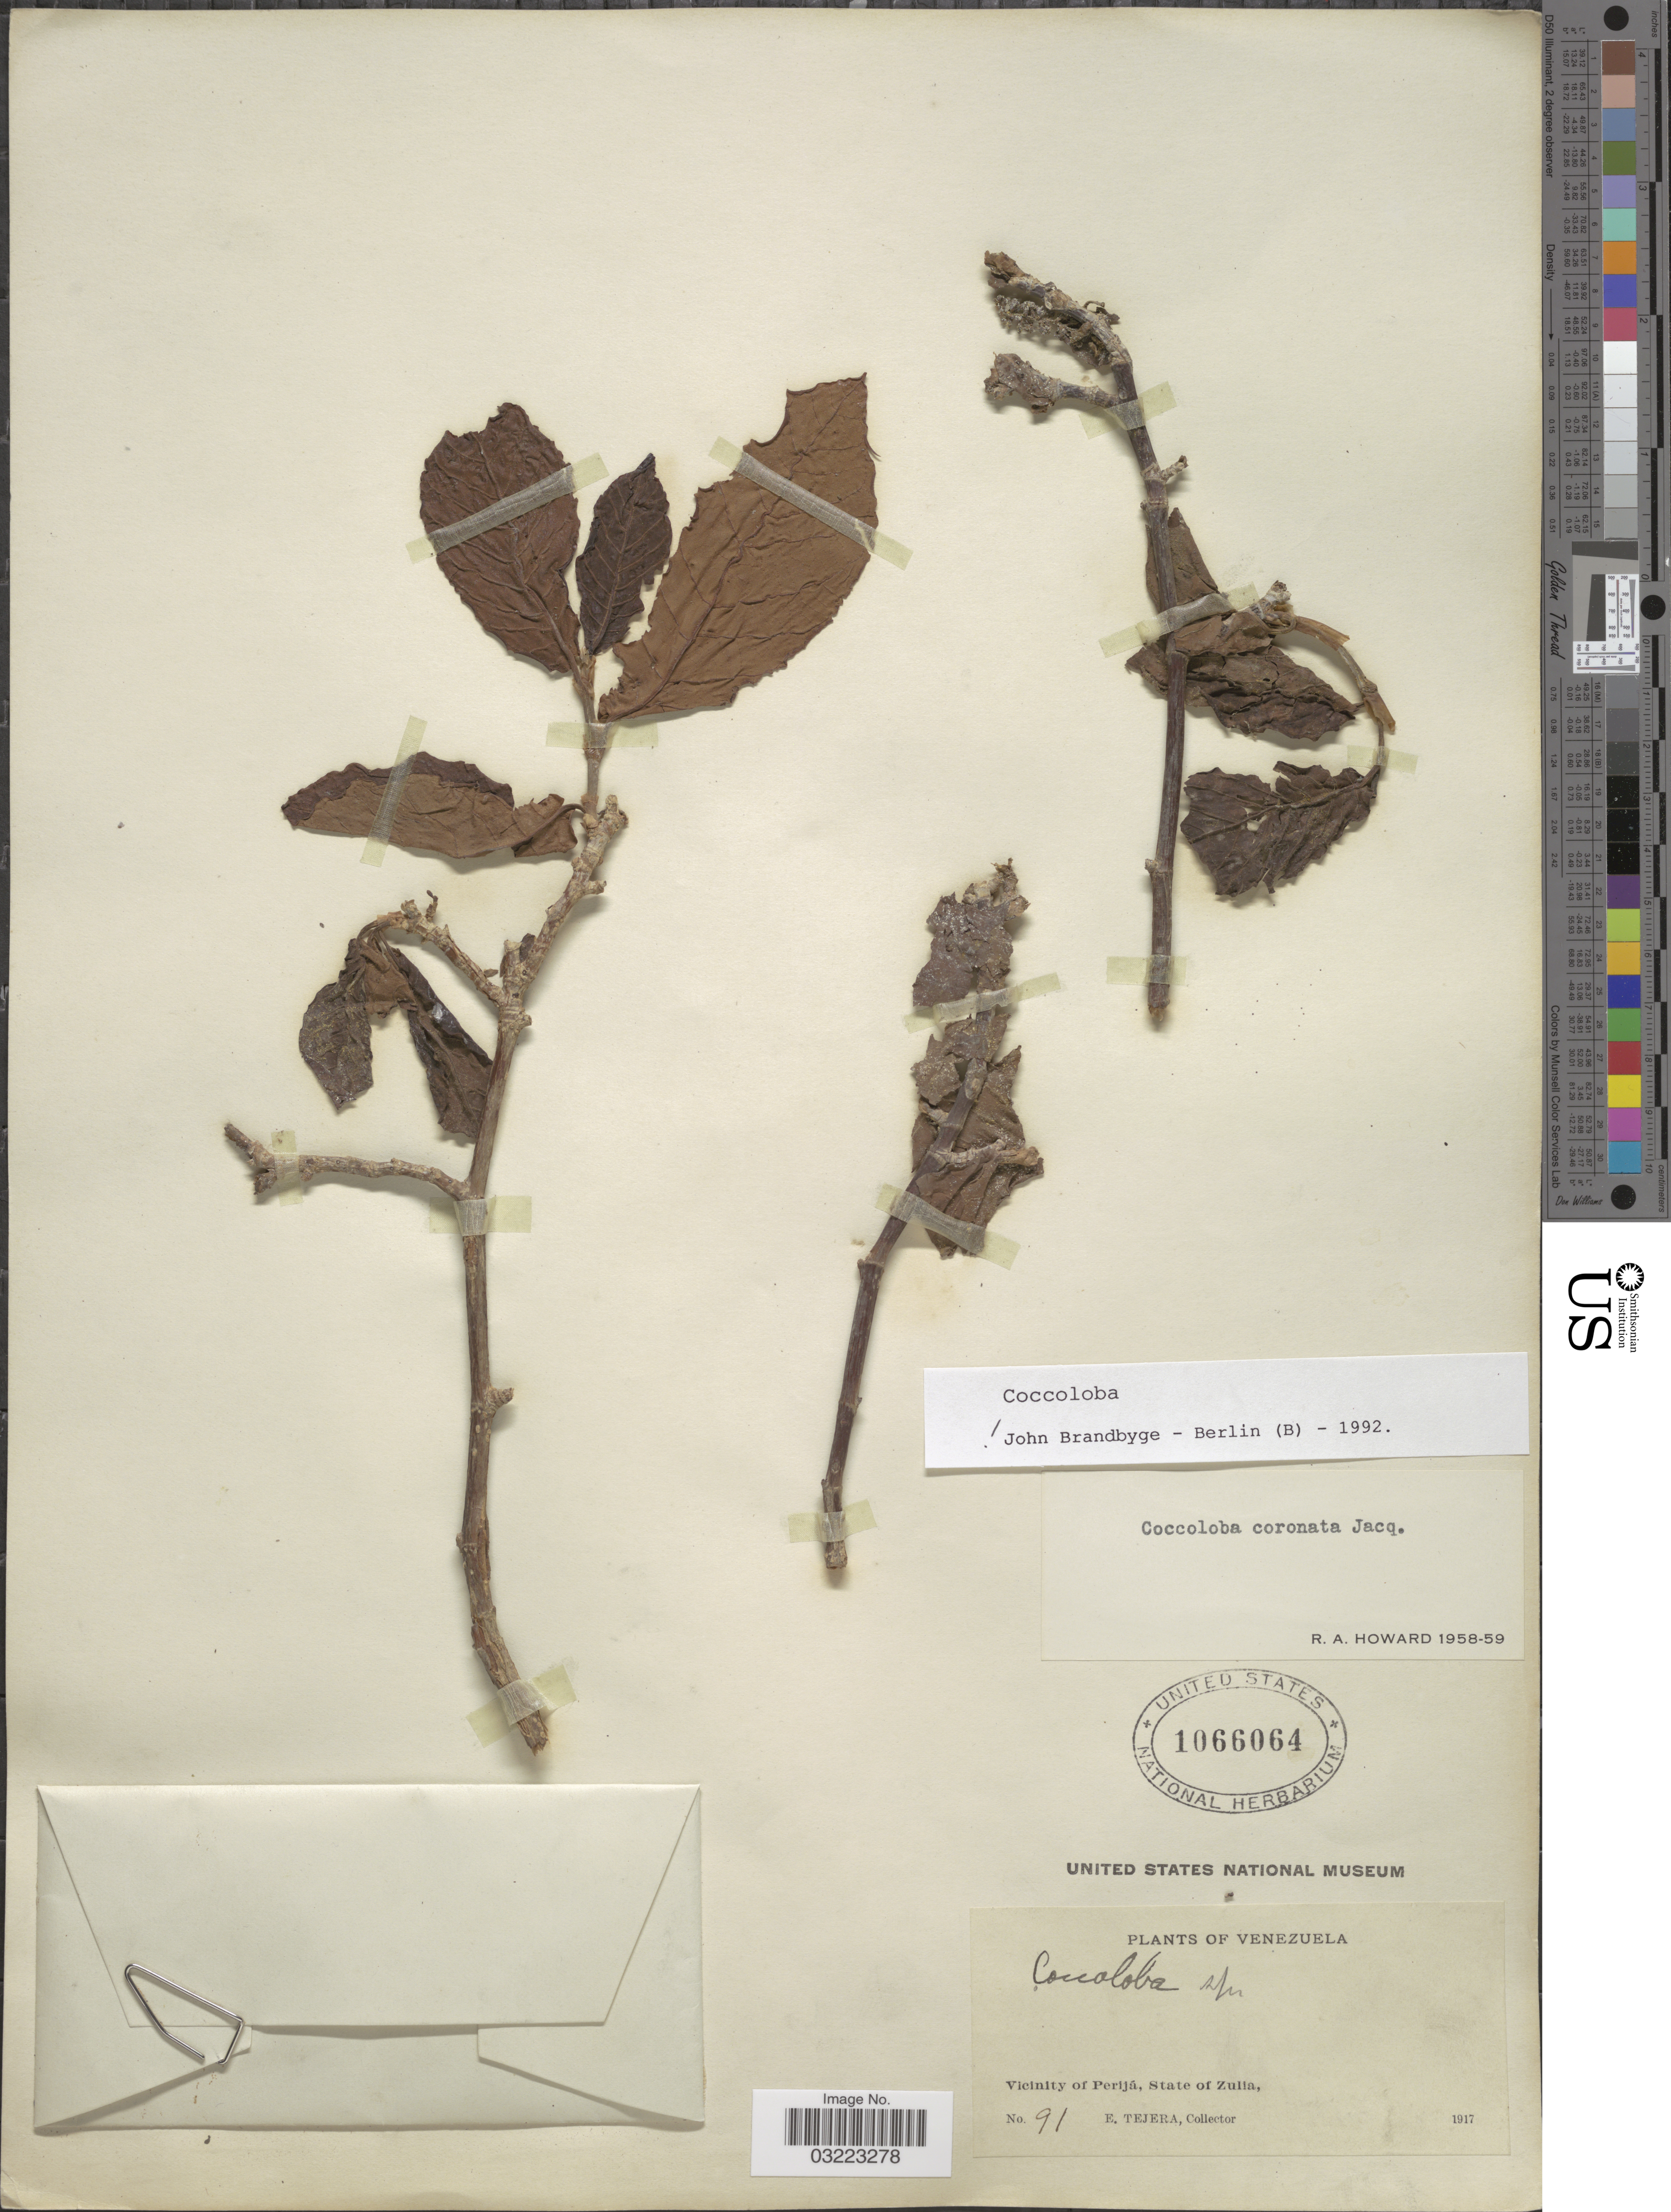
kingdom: Plantae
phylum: Tracheophyta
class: Magnoliopsida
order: Caryophyllales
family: Polygonaceae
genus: Coccoloba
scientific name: Coccoloba coronata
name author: Jacq.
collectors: E. Tejera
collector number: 91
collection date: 1917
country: Venezuela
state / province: Zulia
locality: Vicinity of Perijá.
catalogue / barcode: US 1066064